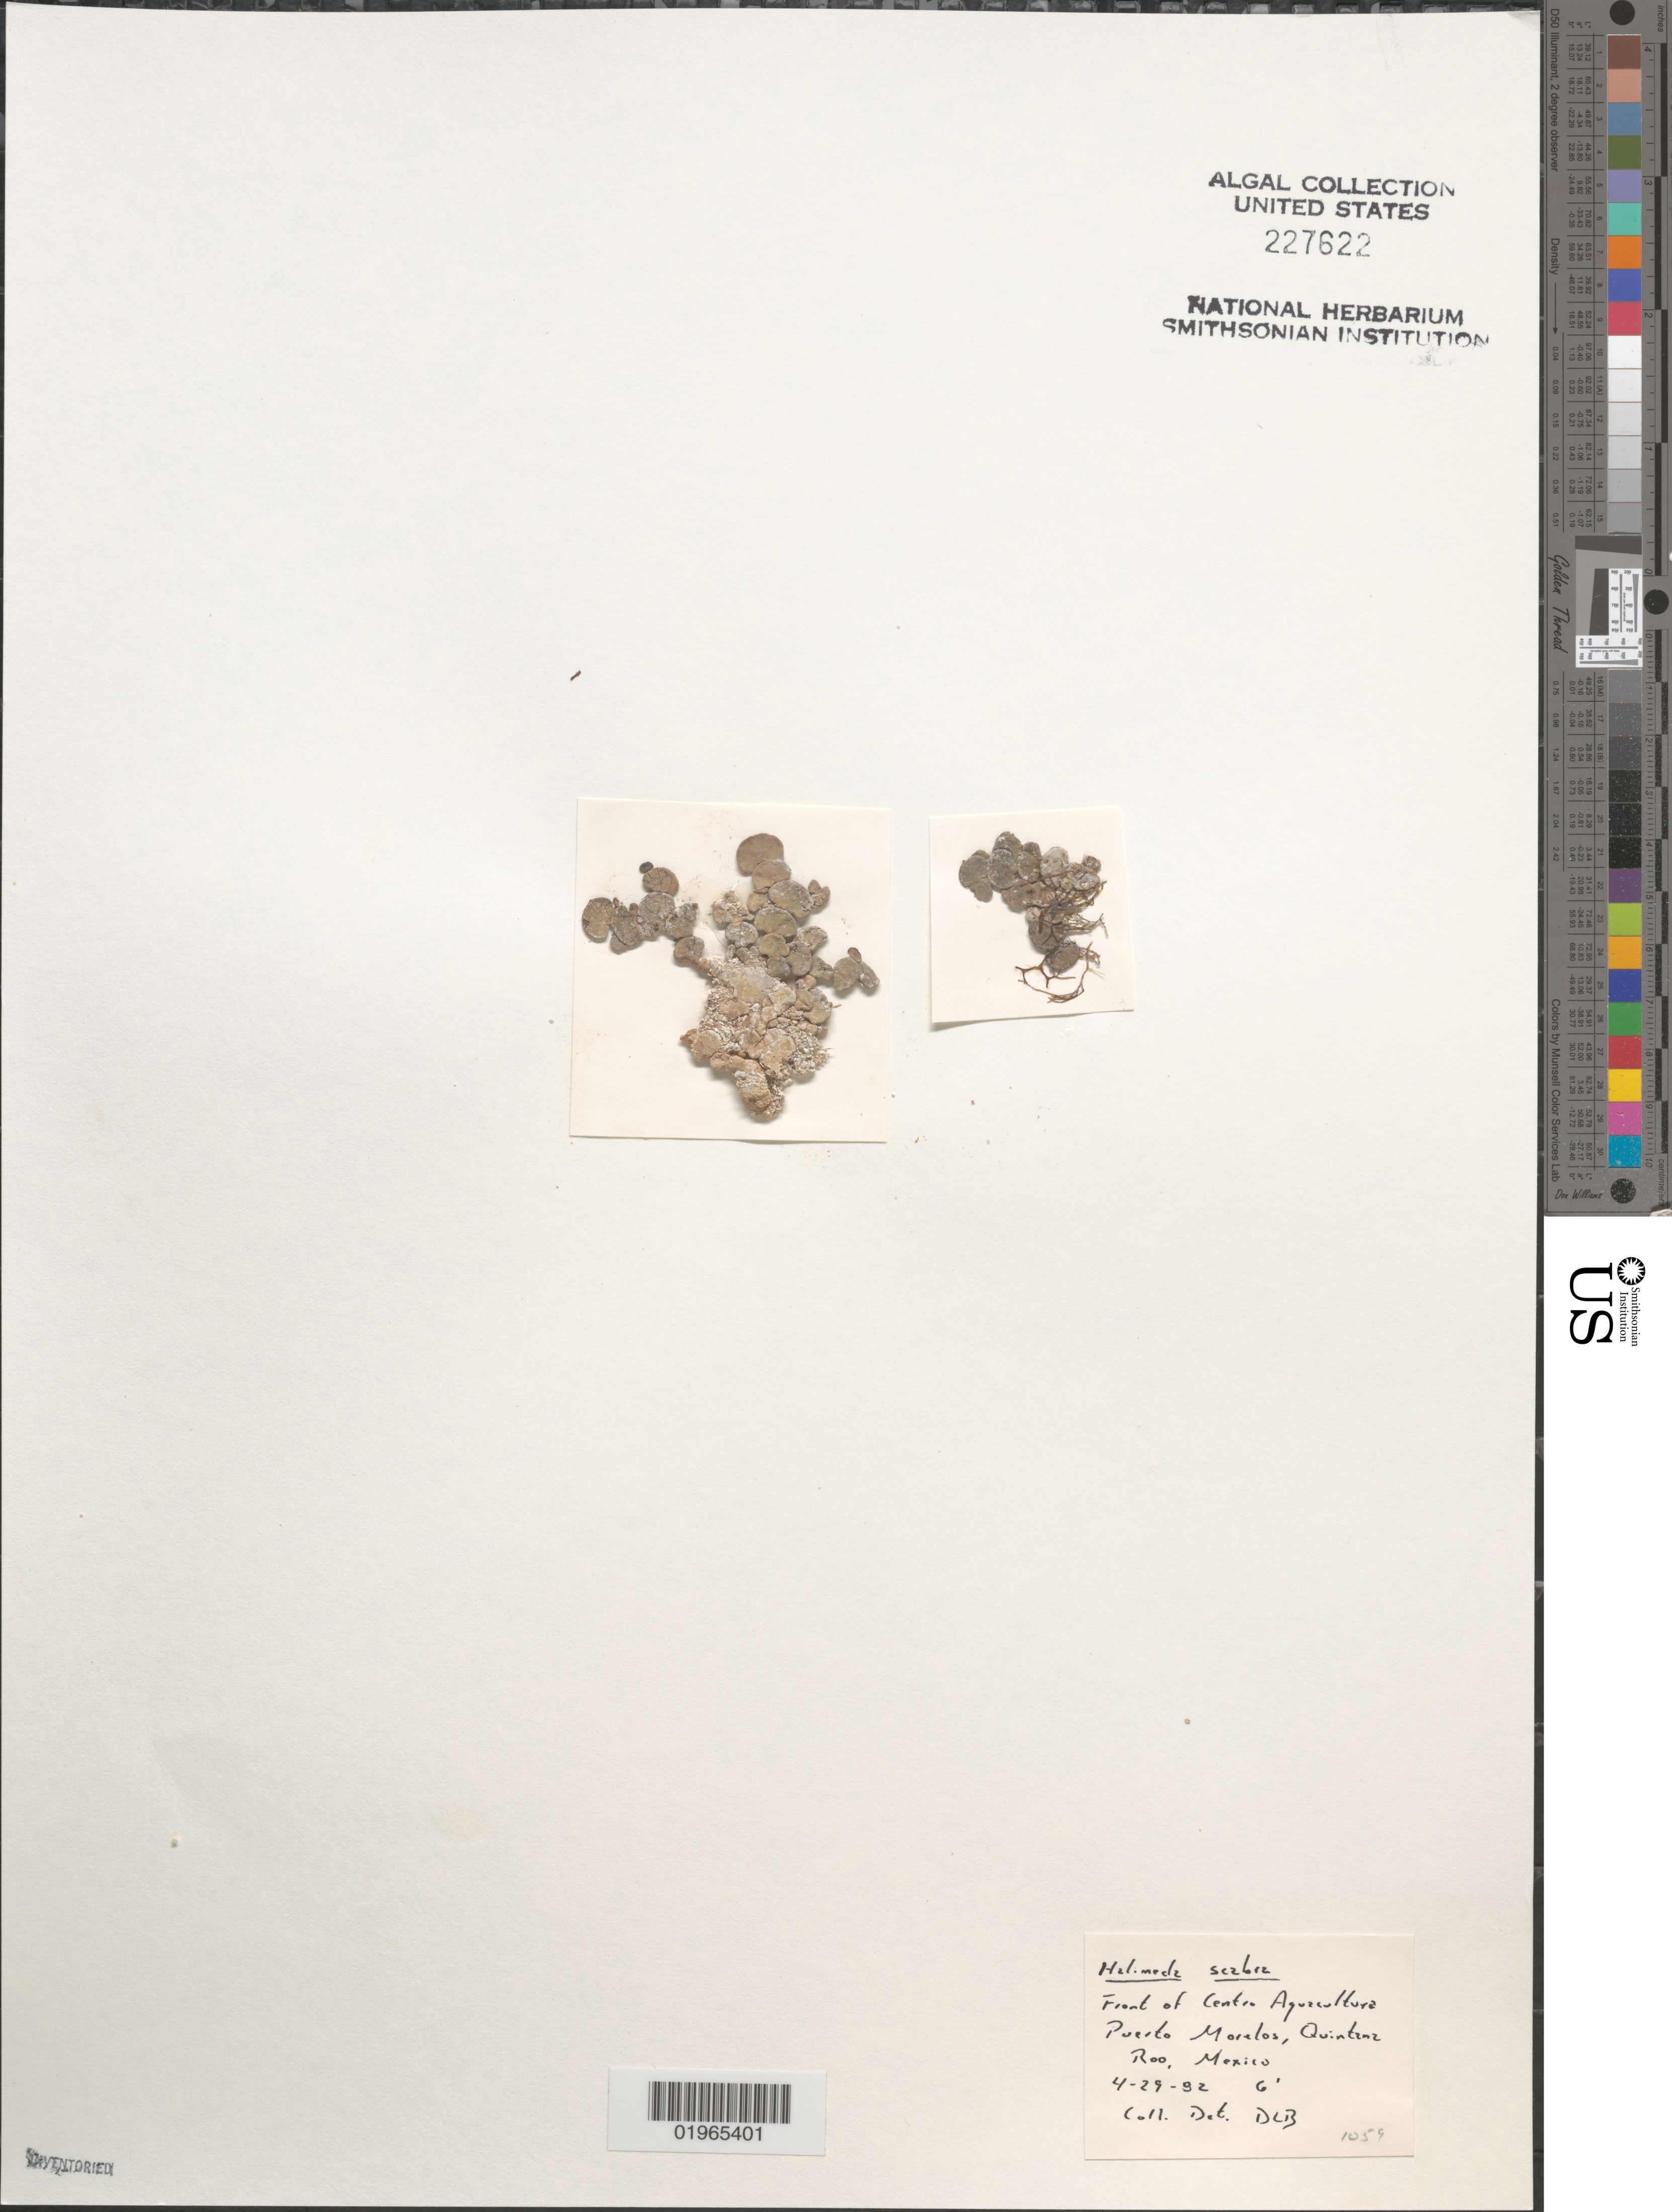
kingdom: Plantae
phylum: Chlorophyta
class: Ulvophyceae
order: Bryopsidales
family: Halimedaceae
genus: Halimeda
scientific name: Halimeda scabra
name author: M. Howe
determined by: Ballantine, D. L.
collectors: D.L. Ballantine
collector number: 1059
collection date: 1982-04-29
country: Mexico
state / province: Quintana Roo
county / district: Puerto Morelos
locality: Front of Centro Aquacultura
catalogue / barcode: US 227622